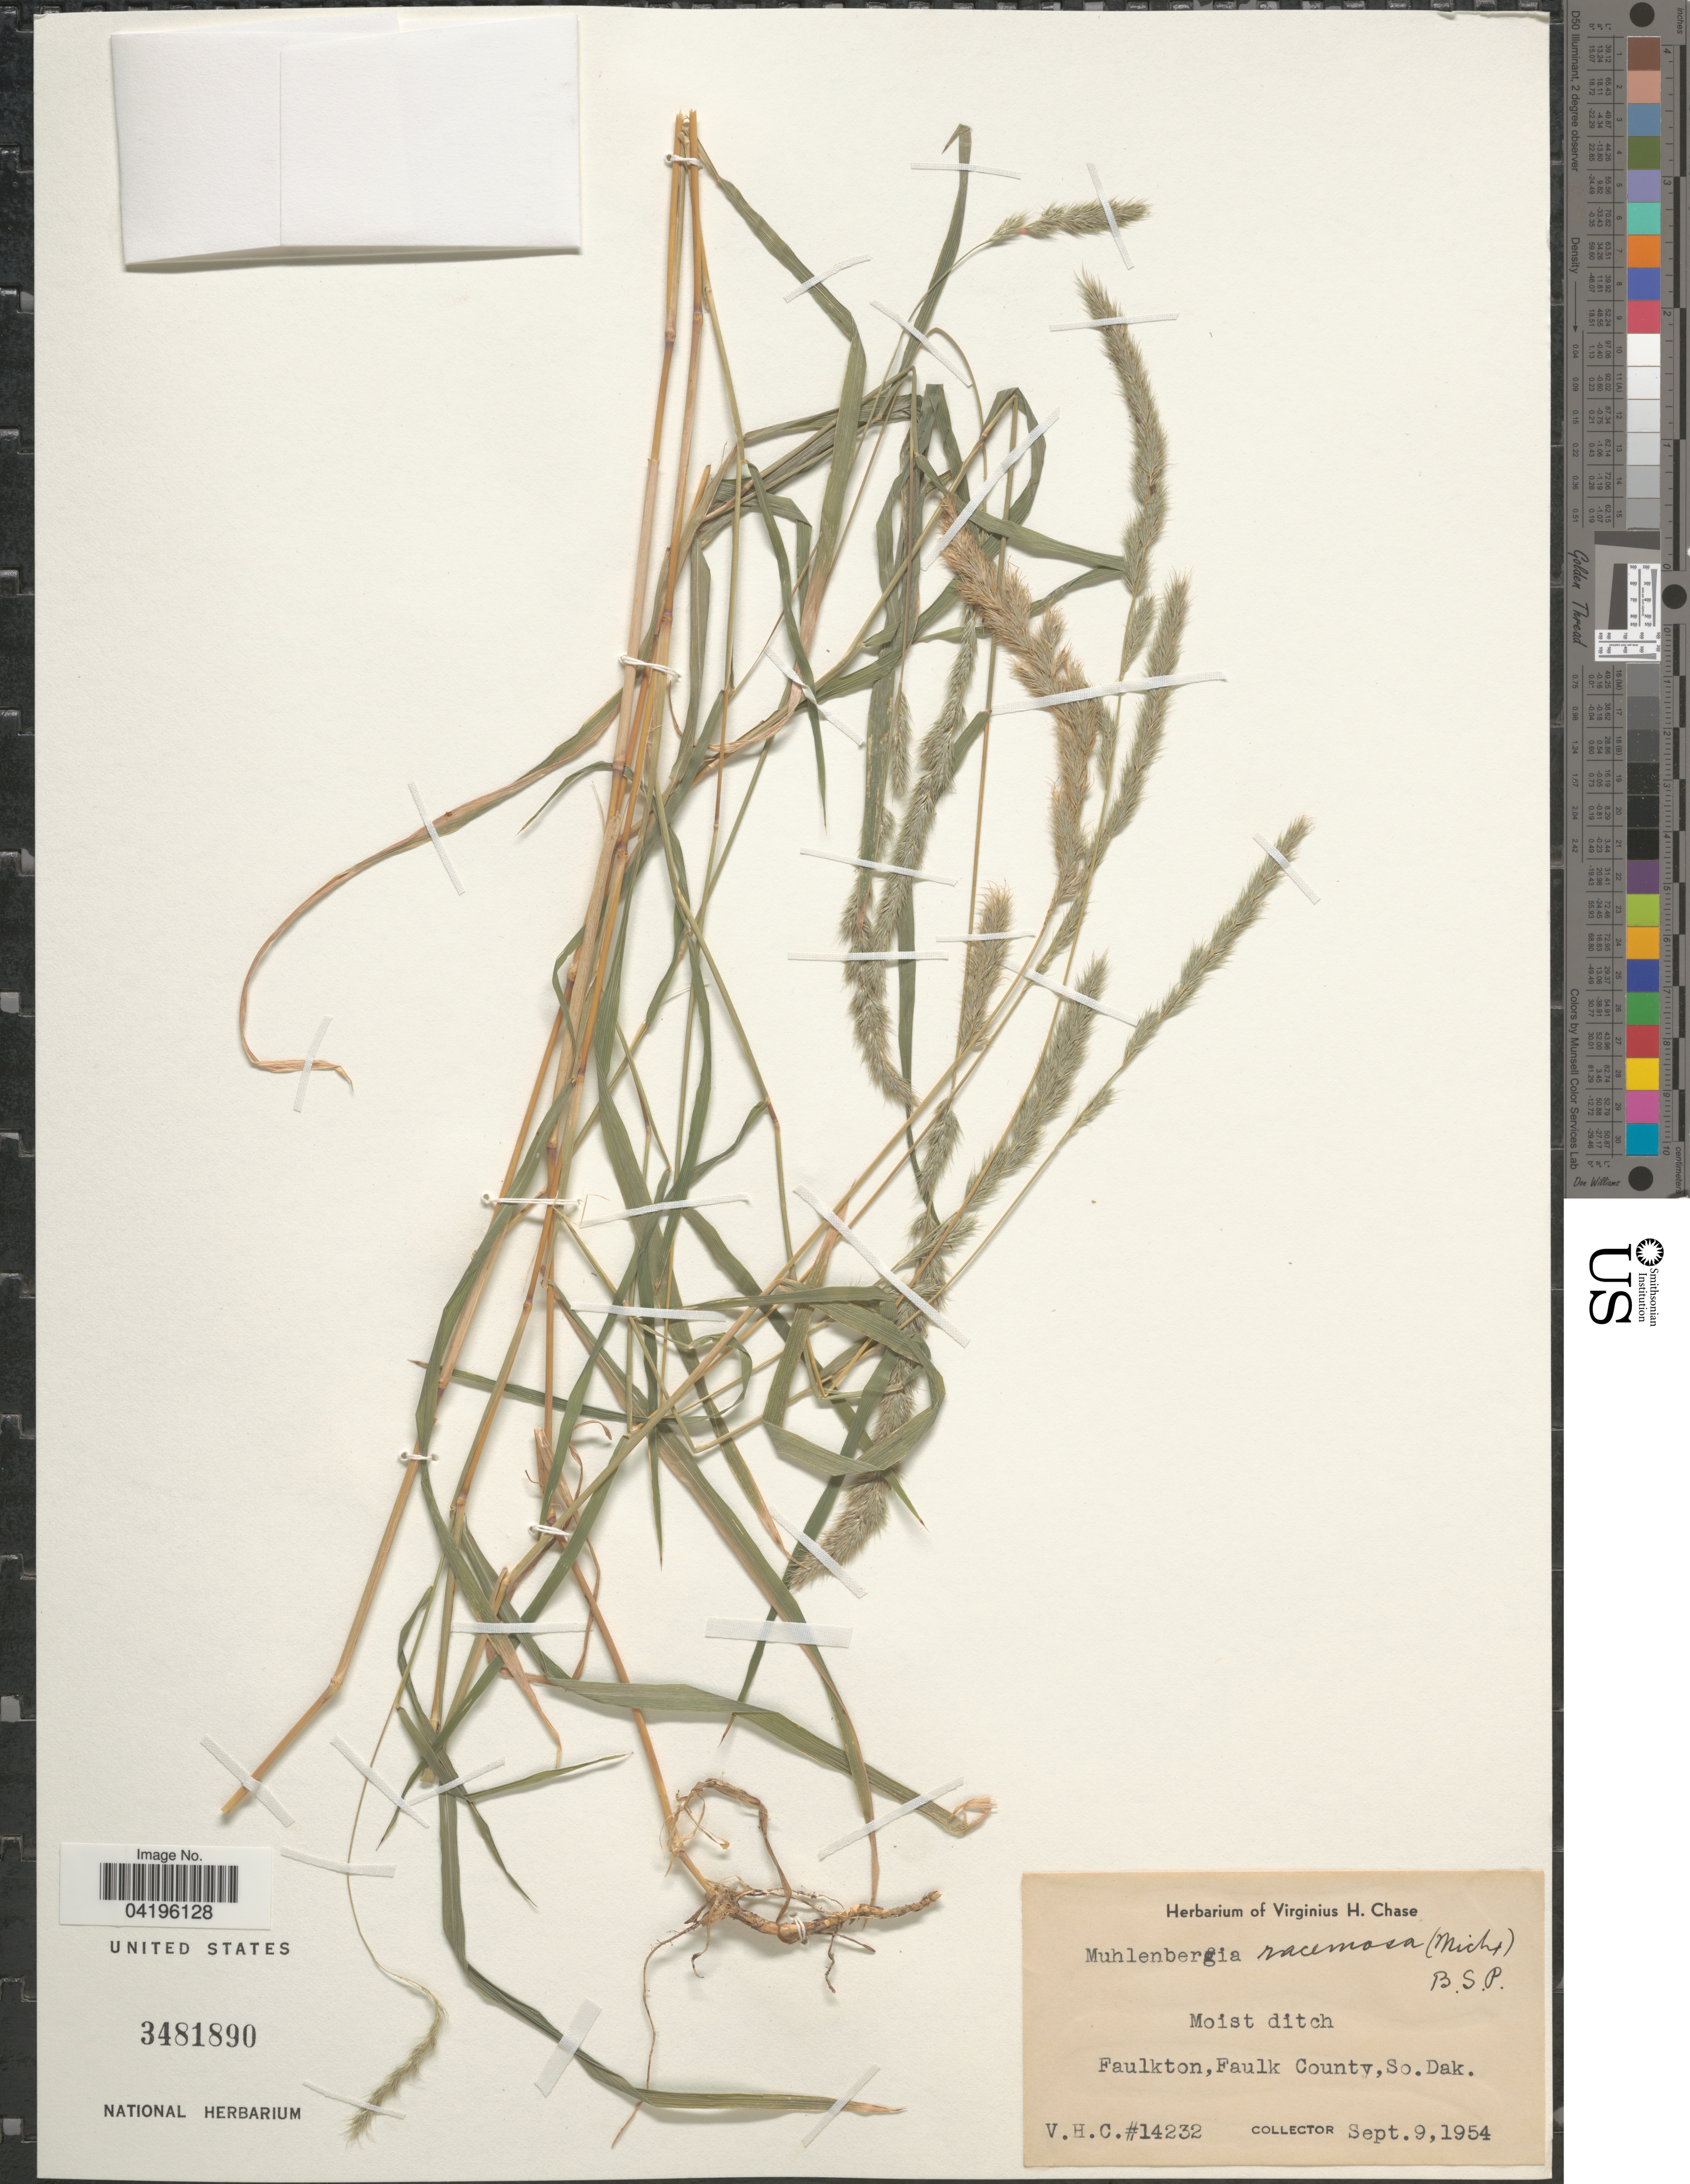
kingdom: Plantae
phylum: Tracheophyta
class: Liliopsida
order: Poales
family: Poaceae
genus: Muhlenbergia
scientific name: Muhlenbergia racemosa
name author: (Michx.) Britton et al.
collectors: V. H. Chase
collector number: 14232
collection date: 1954-09-09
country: United States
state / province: South Dakota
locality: Faulkton, Faulk County.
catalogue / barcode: US 3481890